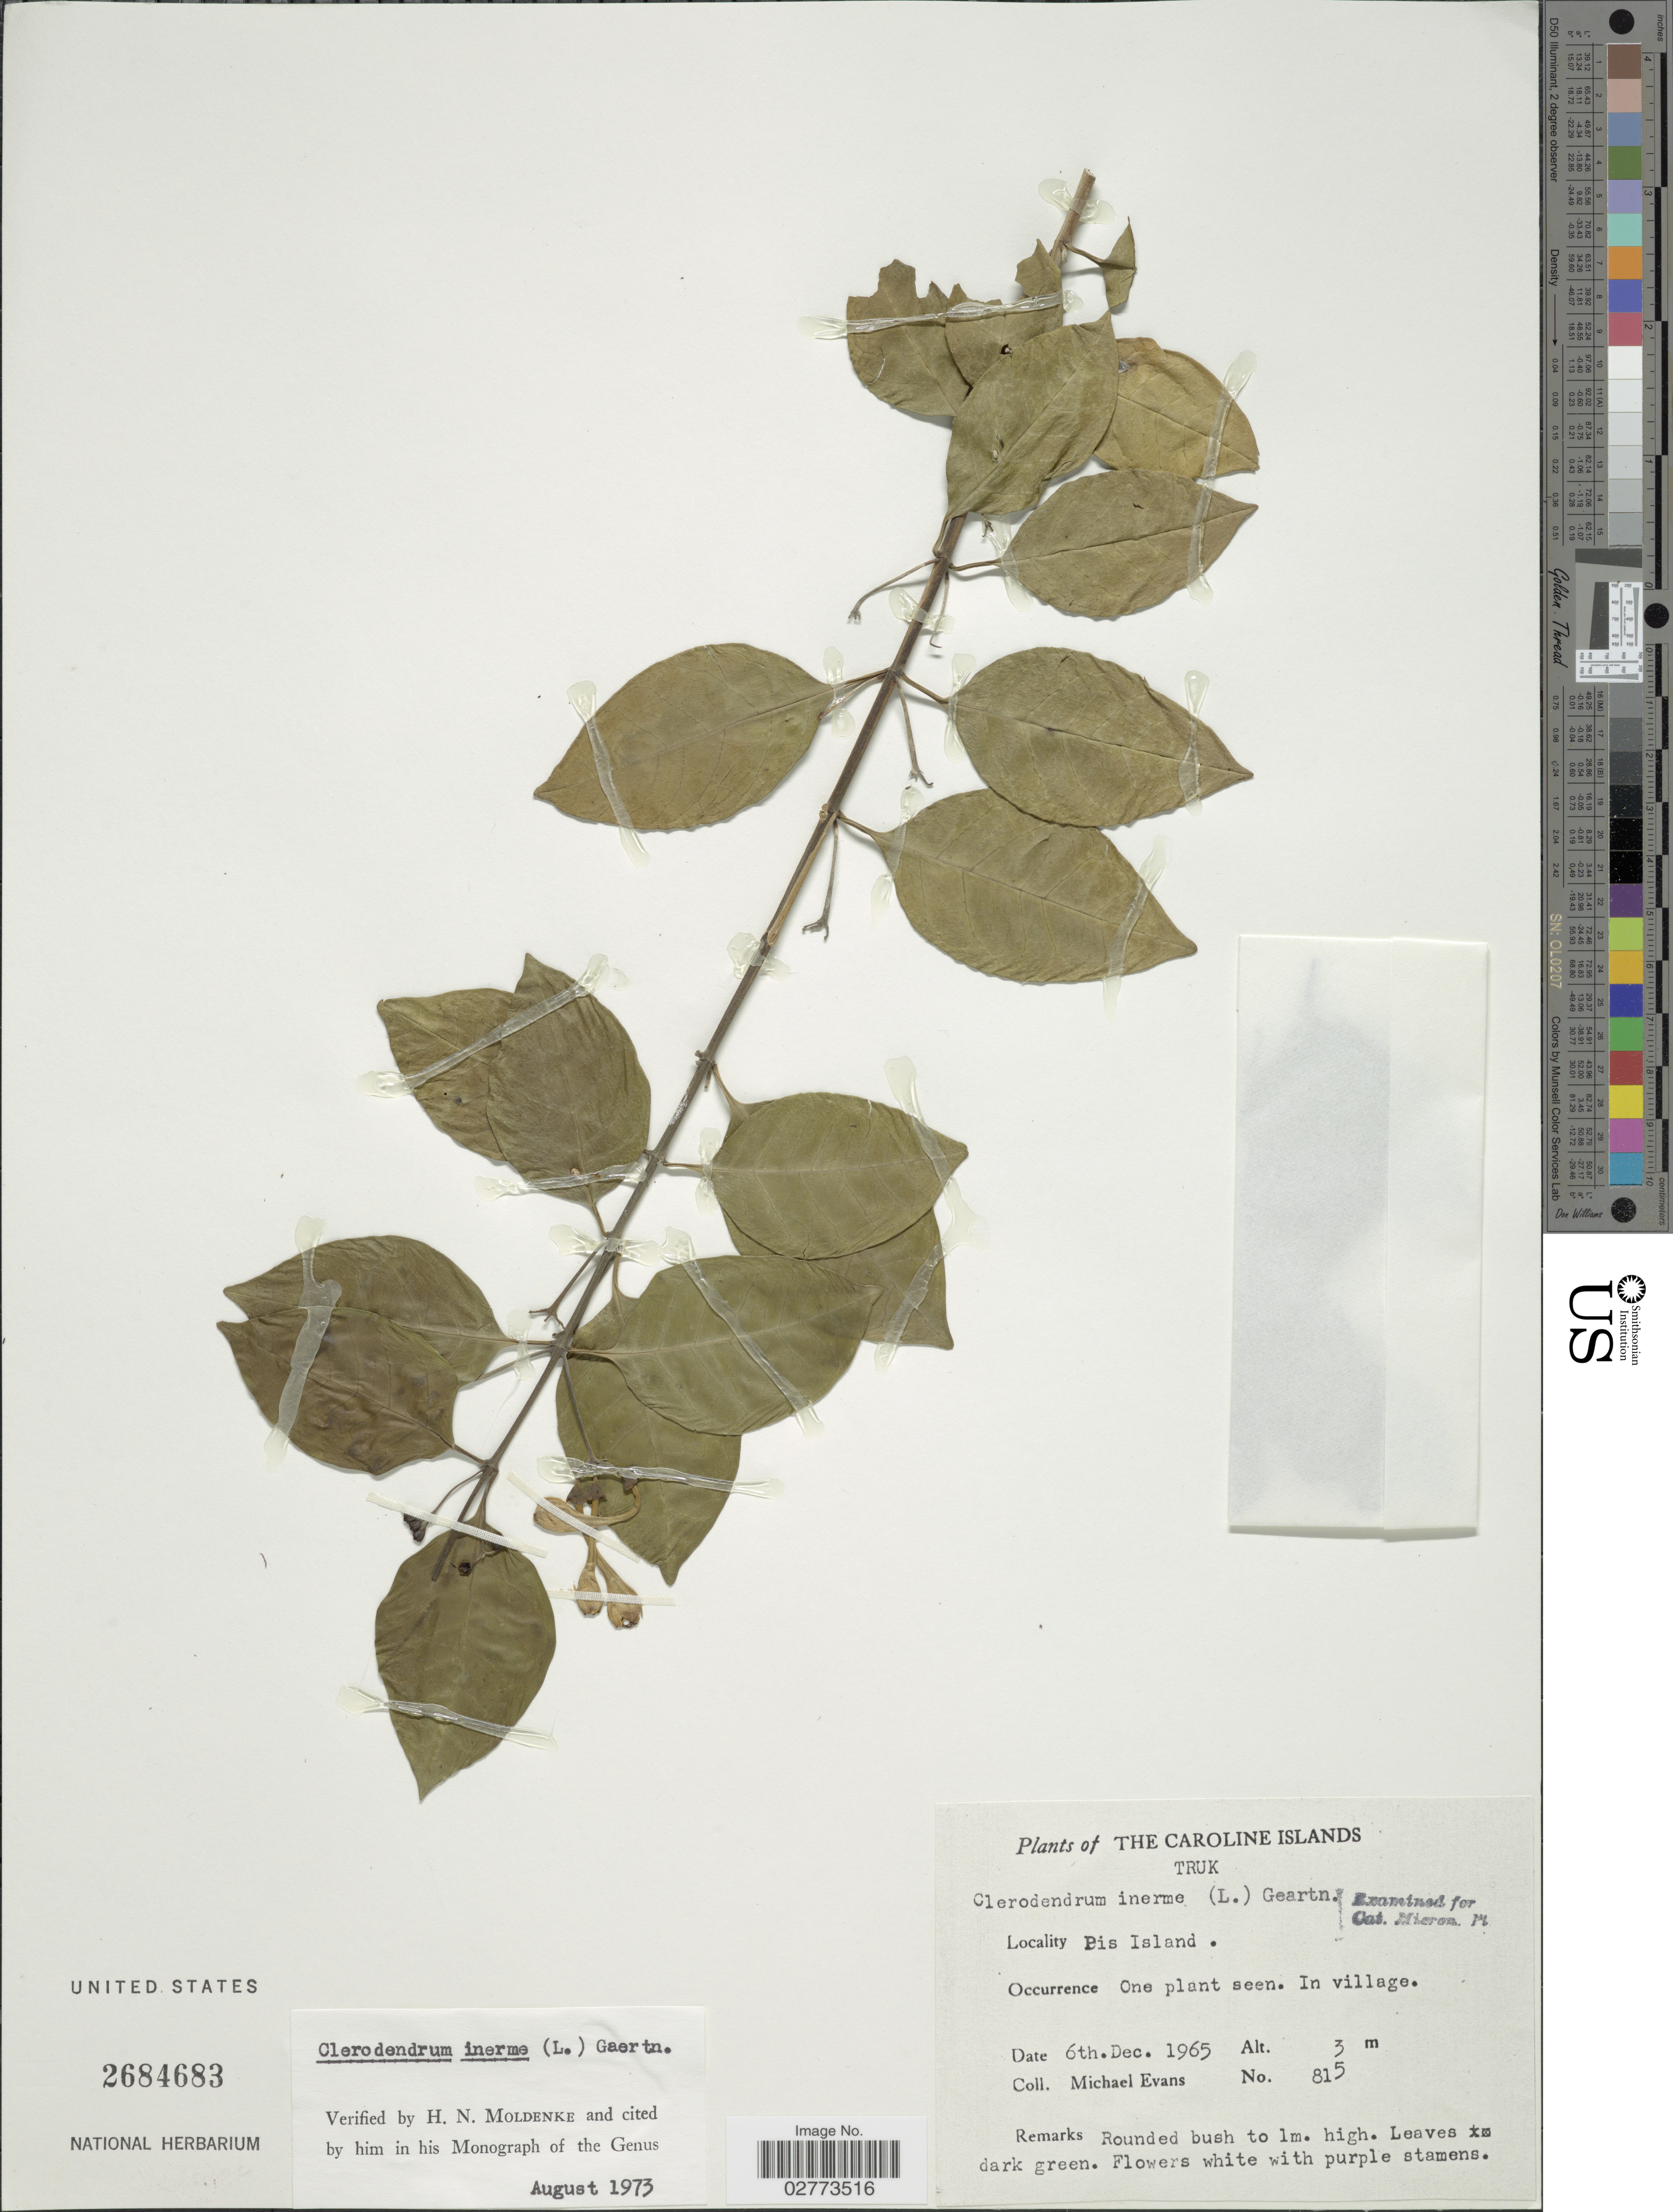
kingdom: Plantae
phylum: Tracheophyta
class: Magnoliopsida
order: Lamiales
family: Lamiaceae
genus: Clerodendrum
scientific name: Clerodendrum inerme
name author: (L.) Gaertn.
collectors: M. Evans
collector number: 815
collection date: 1965-12-06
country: Micronesia, Federated States of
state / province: Truk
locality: Caroline Islands. Pis Island.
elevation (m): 3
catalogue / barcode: US 2684683